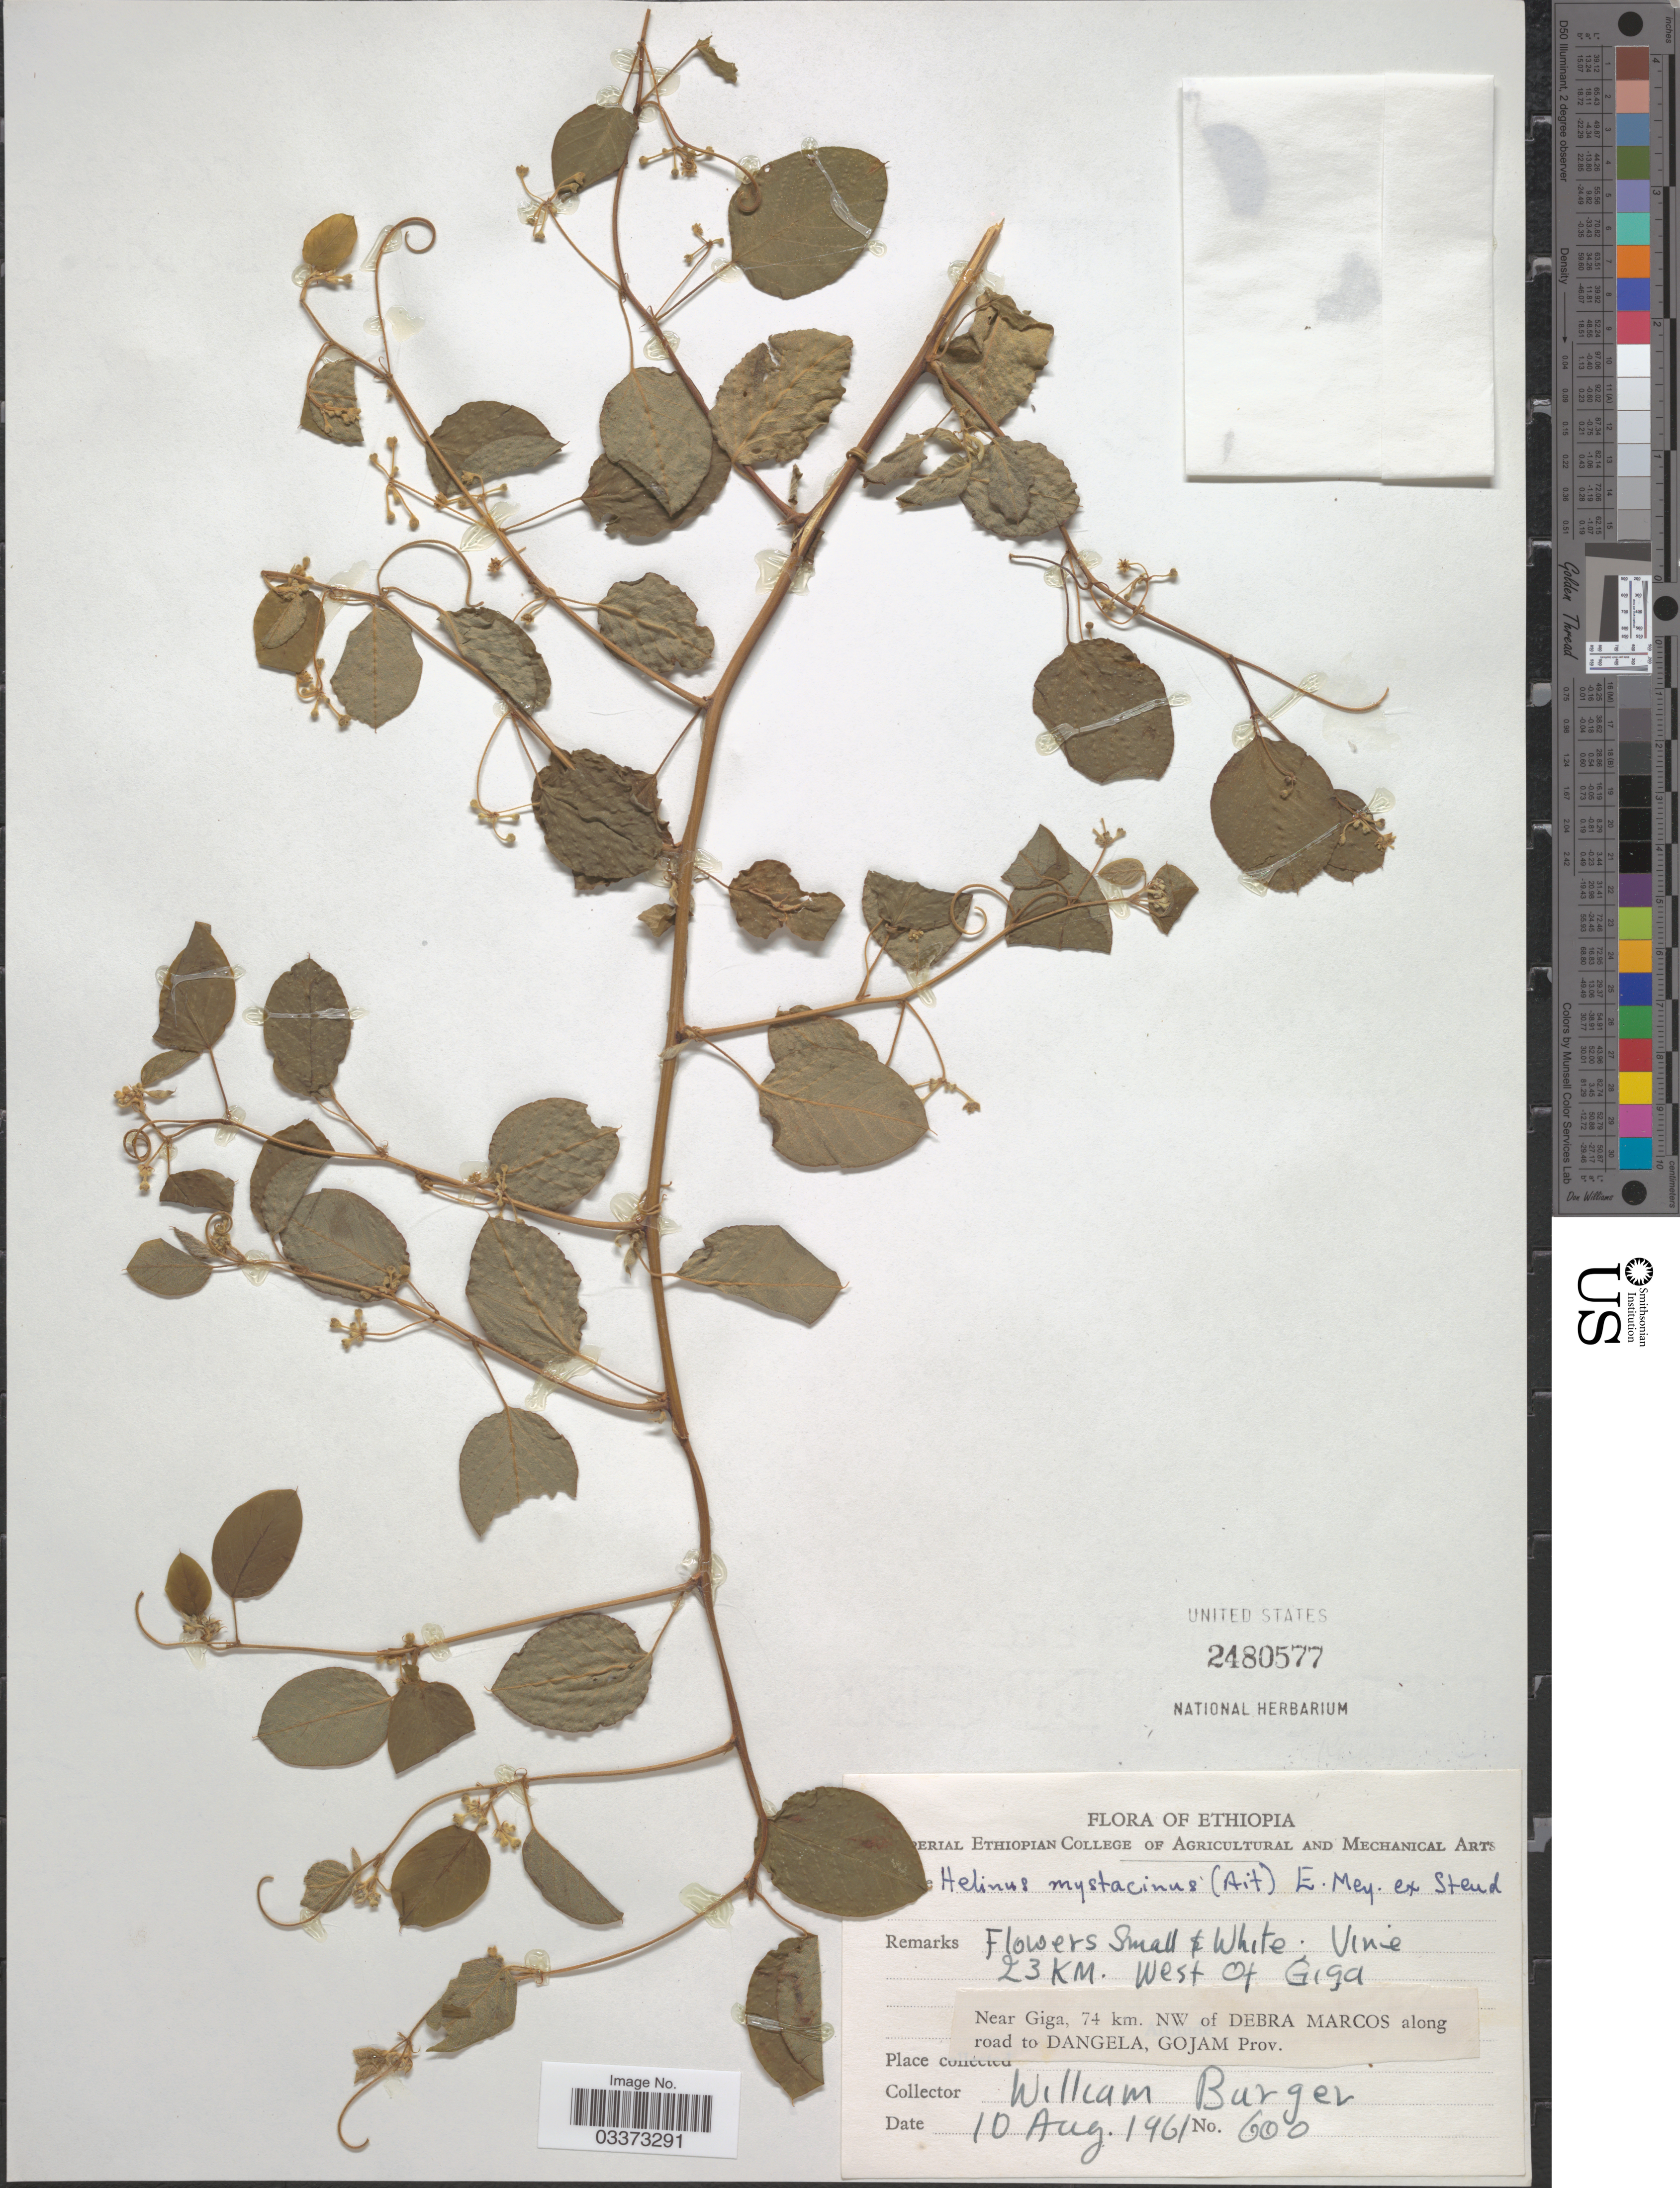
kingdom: Plantae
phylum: Tracheophyta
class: Magnoliopsida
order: Rosales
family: Rhamnaceae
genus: Helinus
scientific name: Helinus mystacinus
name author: (Aiton) E. Mey. ex Steud.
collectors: W. Burger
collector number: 600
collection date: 1961-08-10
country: Ethiopia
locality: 23 Km. West of Giga. Near Giga, 74 km. NW of Debra Marcos along road to Dangela, Gojam Prov.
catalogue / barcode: US 2480577